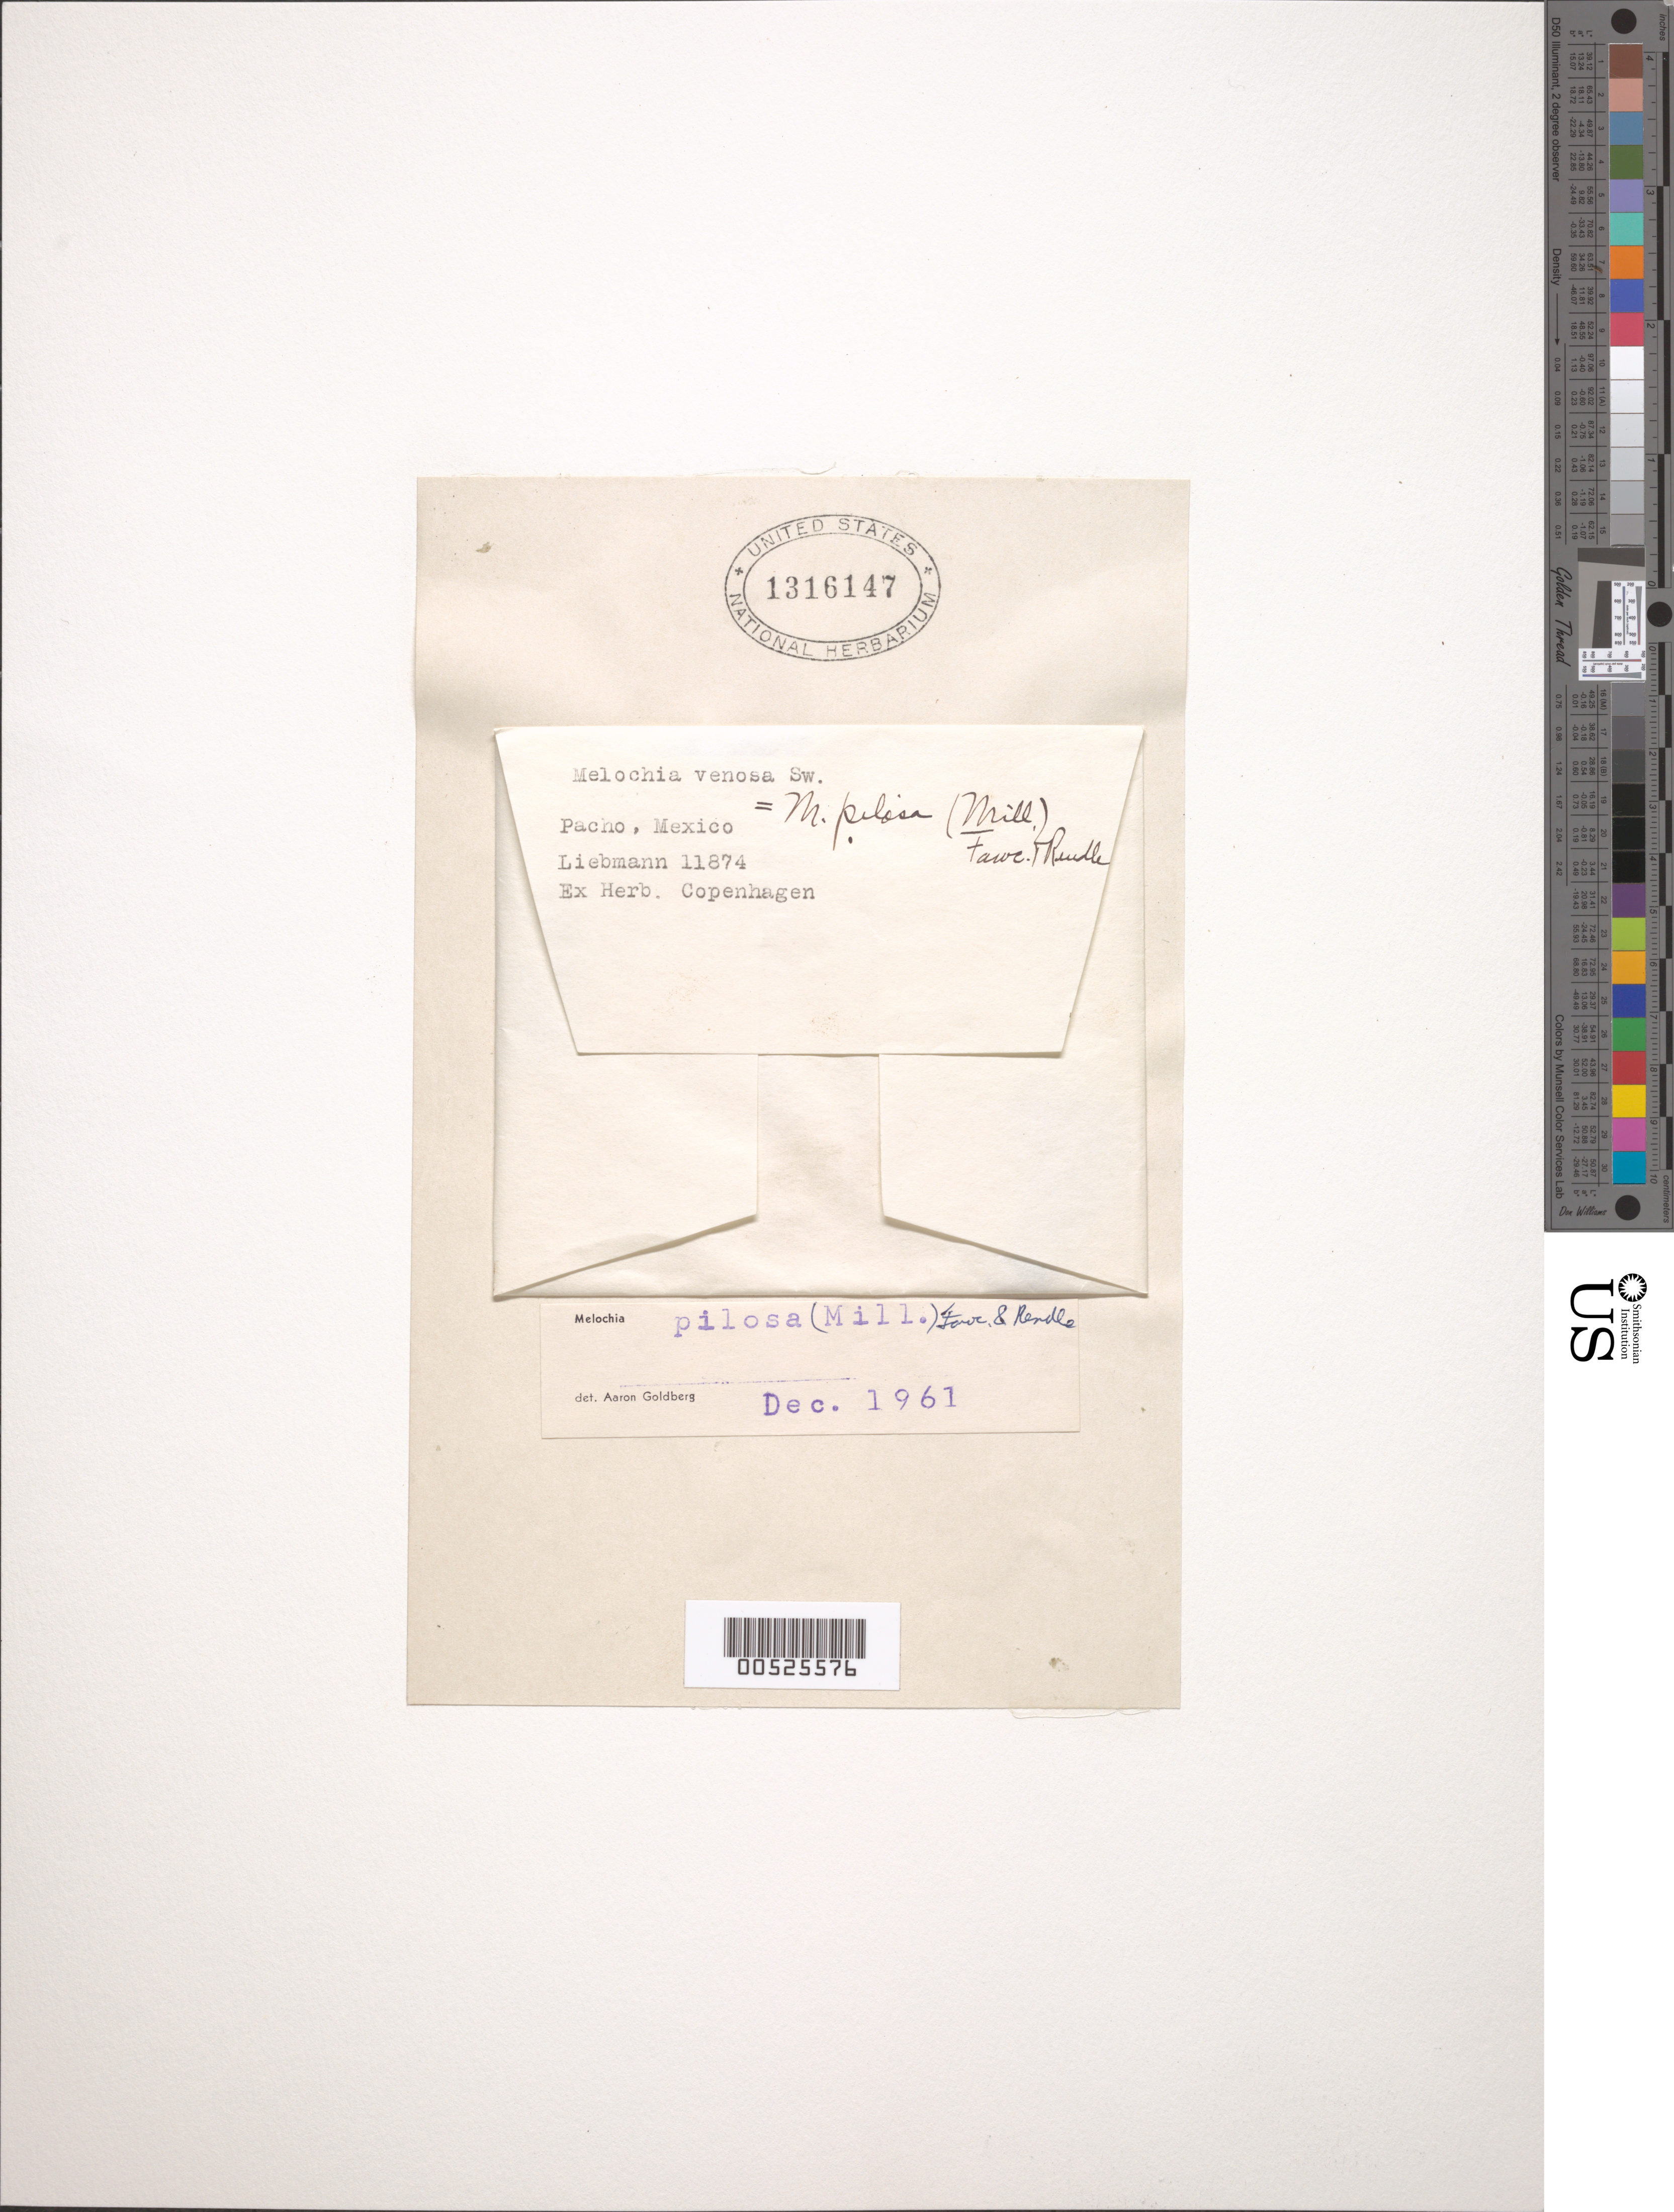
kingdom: Plantae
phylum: Tracheophyta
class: Magnoliopsida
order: Malvales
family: Malvaceae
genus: Melochia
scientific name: Melochia pilosa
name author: (Mill.) Fawc. & Rendle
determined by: Goldberg, Aaron, (US), NMNH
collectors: F. M. Liebmann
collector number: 11874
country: Mexico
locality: Pacho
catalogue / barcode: US 1316147